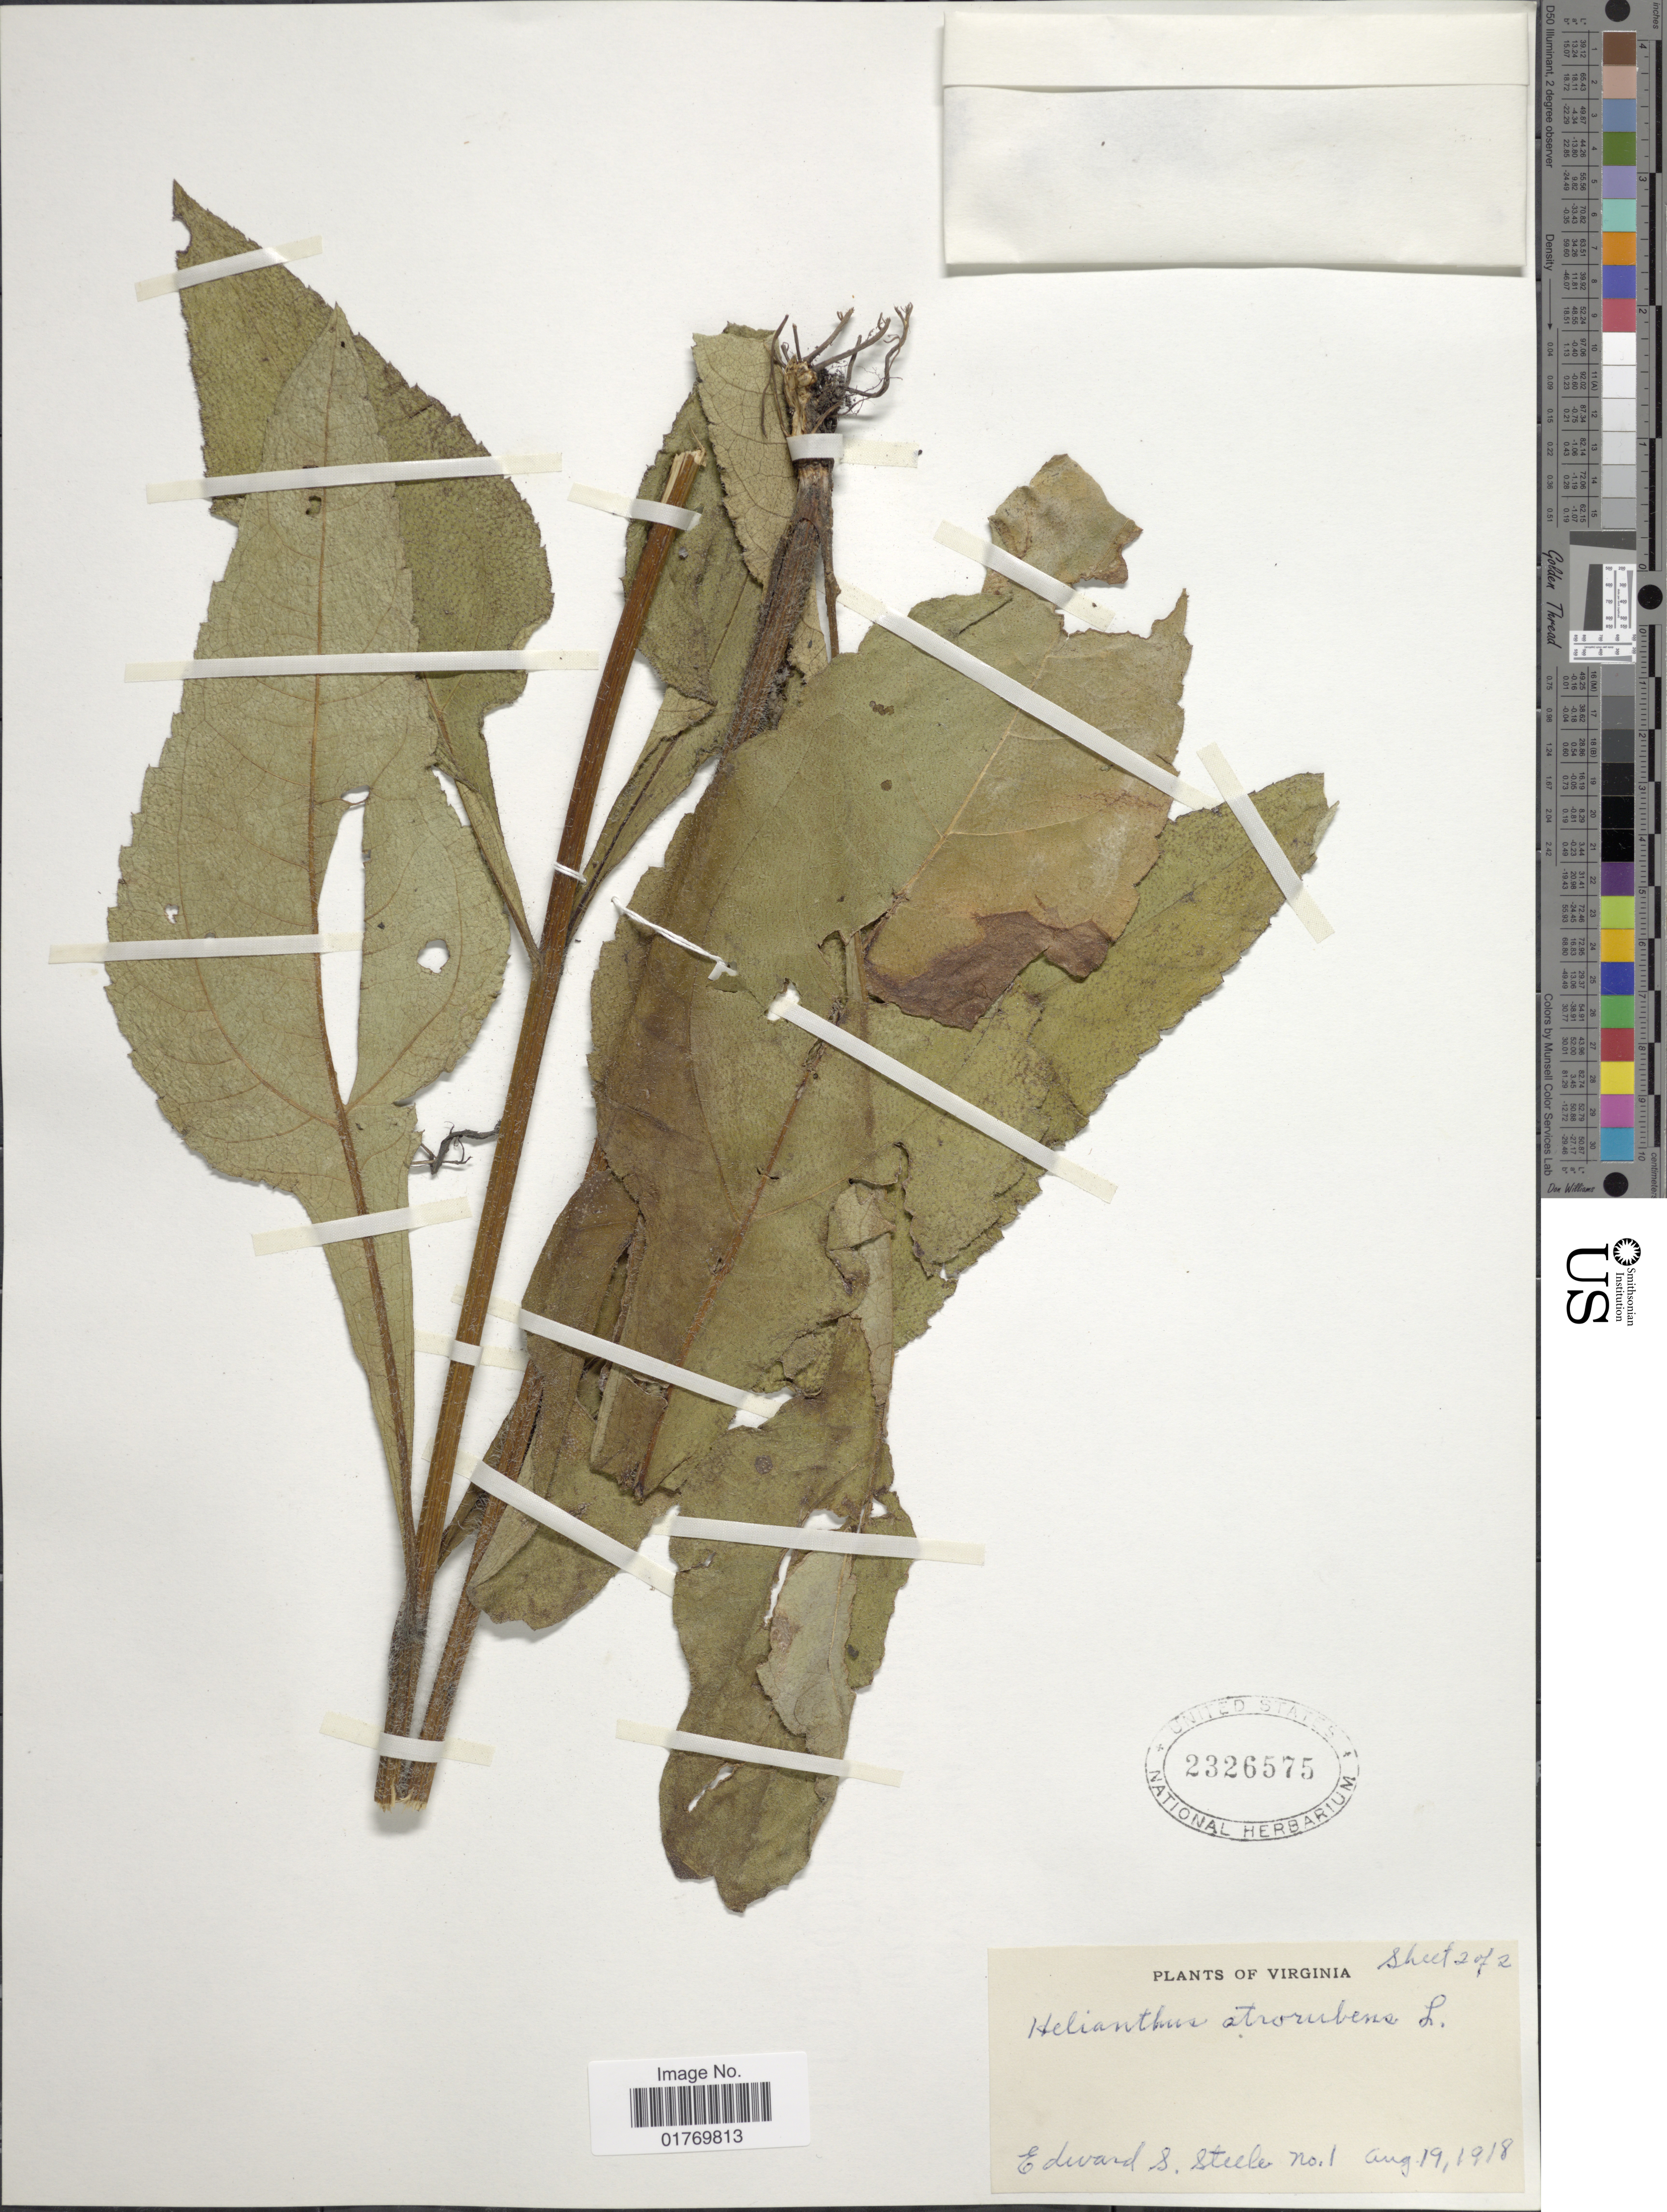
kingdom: Plantae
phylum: Tracheophyta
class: Magnoliopsida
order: Asterales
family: Asteraceae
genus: Helianthus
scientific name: Helianthus atrorubens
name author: L.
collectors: E. Steele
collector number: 1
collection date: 1918-08-19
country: United States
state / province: Virginia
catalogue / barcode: US 2326575